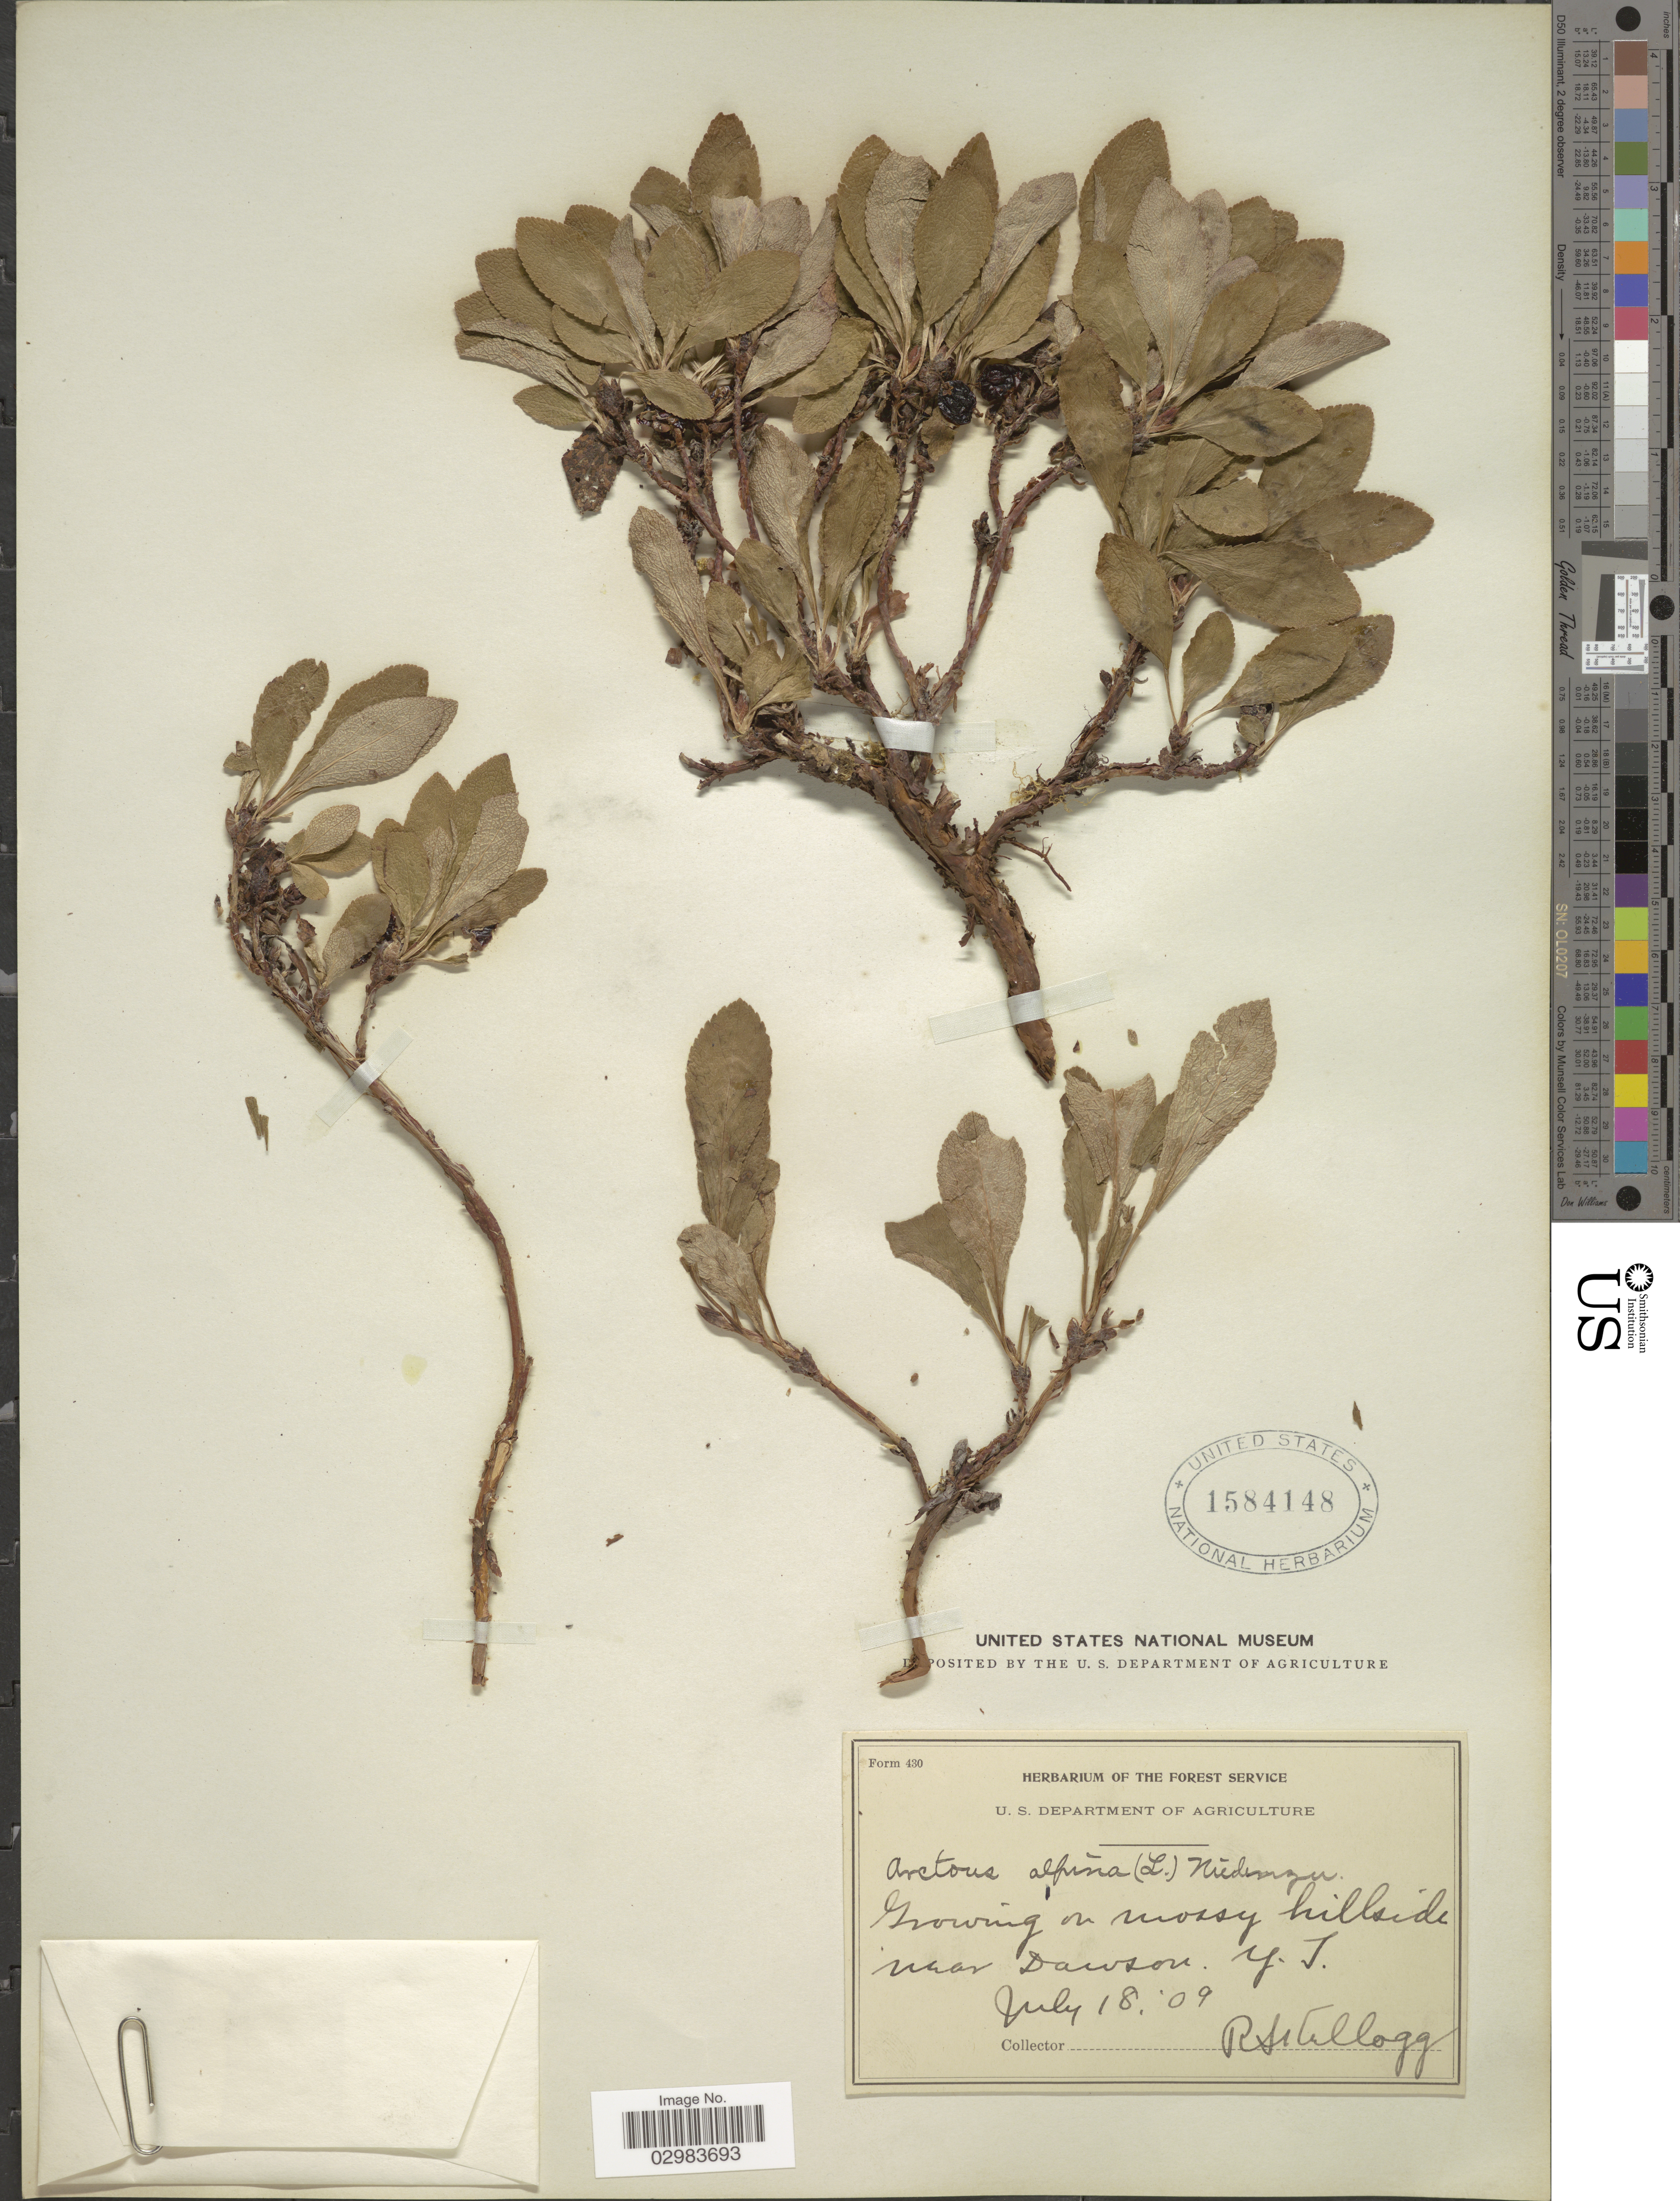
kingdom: Plantae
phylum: Tracheophyta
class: Magnoliopsida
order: Ericales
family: Ericaceae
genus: Arctostaphylos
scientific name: Arctostaphylos alpina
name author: (L.) Spreng.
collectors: R. Kellogg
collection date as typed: Transcribed d/m/y: 18/7/9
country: Canada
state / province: Yukon Territory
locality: Growing on mossy hillside near Dawson. Y.T.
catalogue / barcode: US 1584148